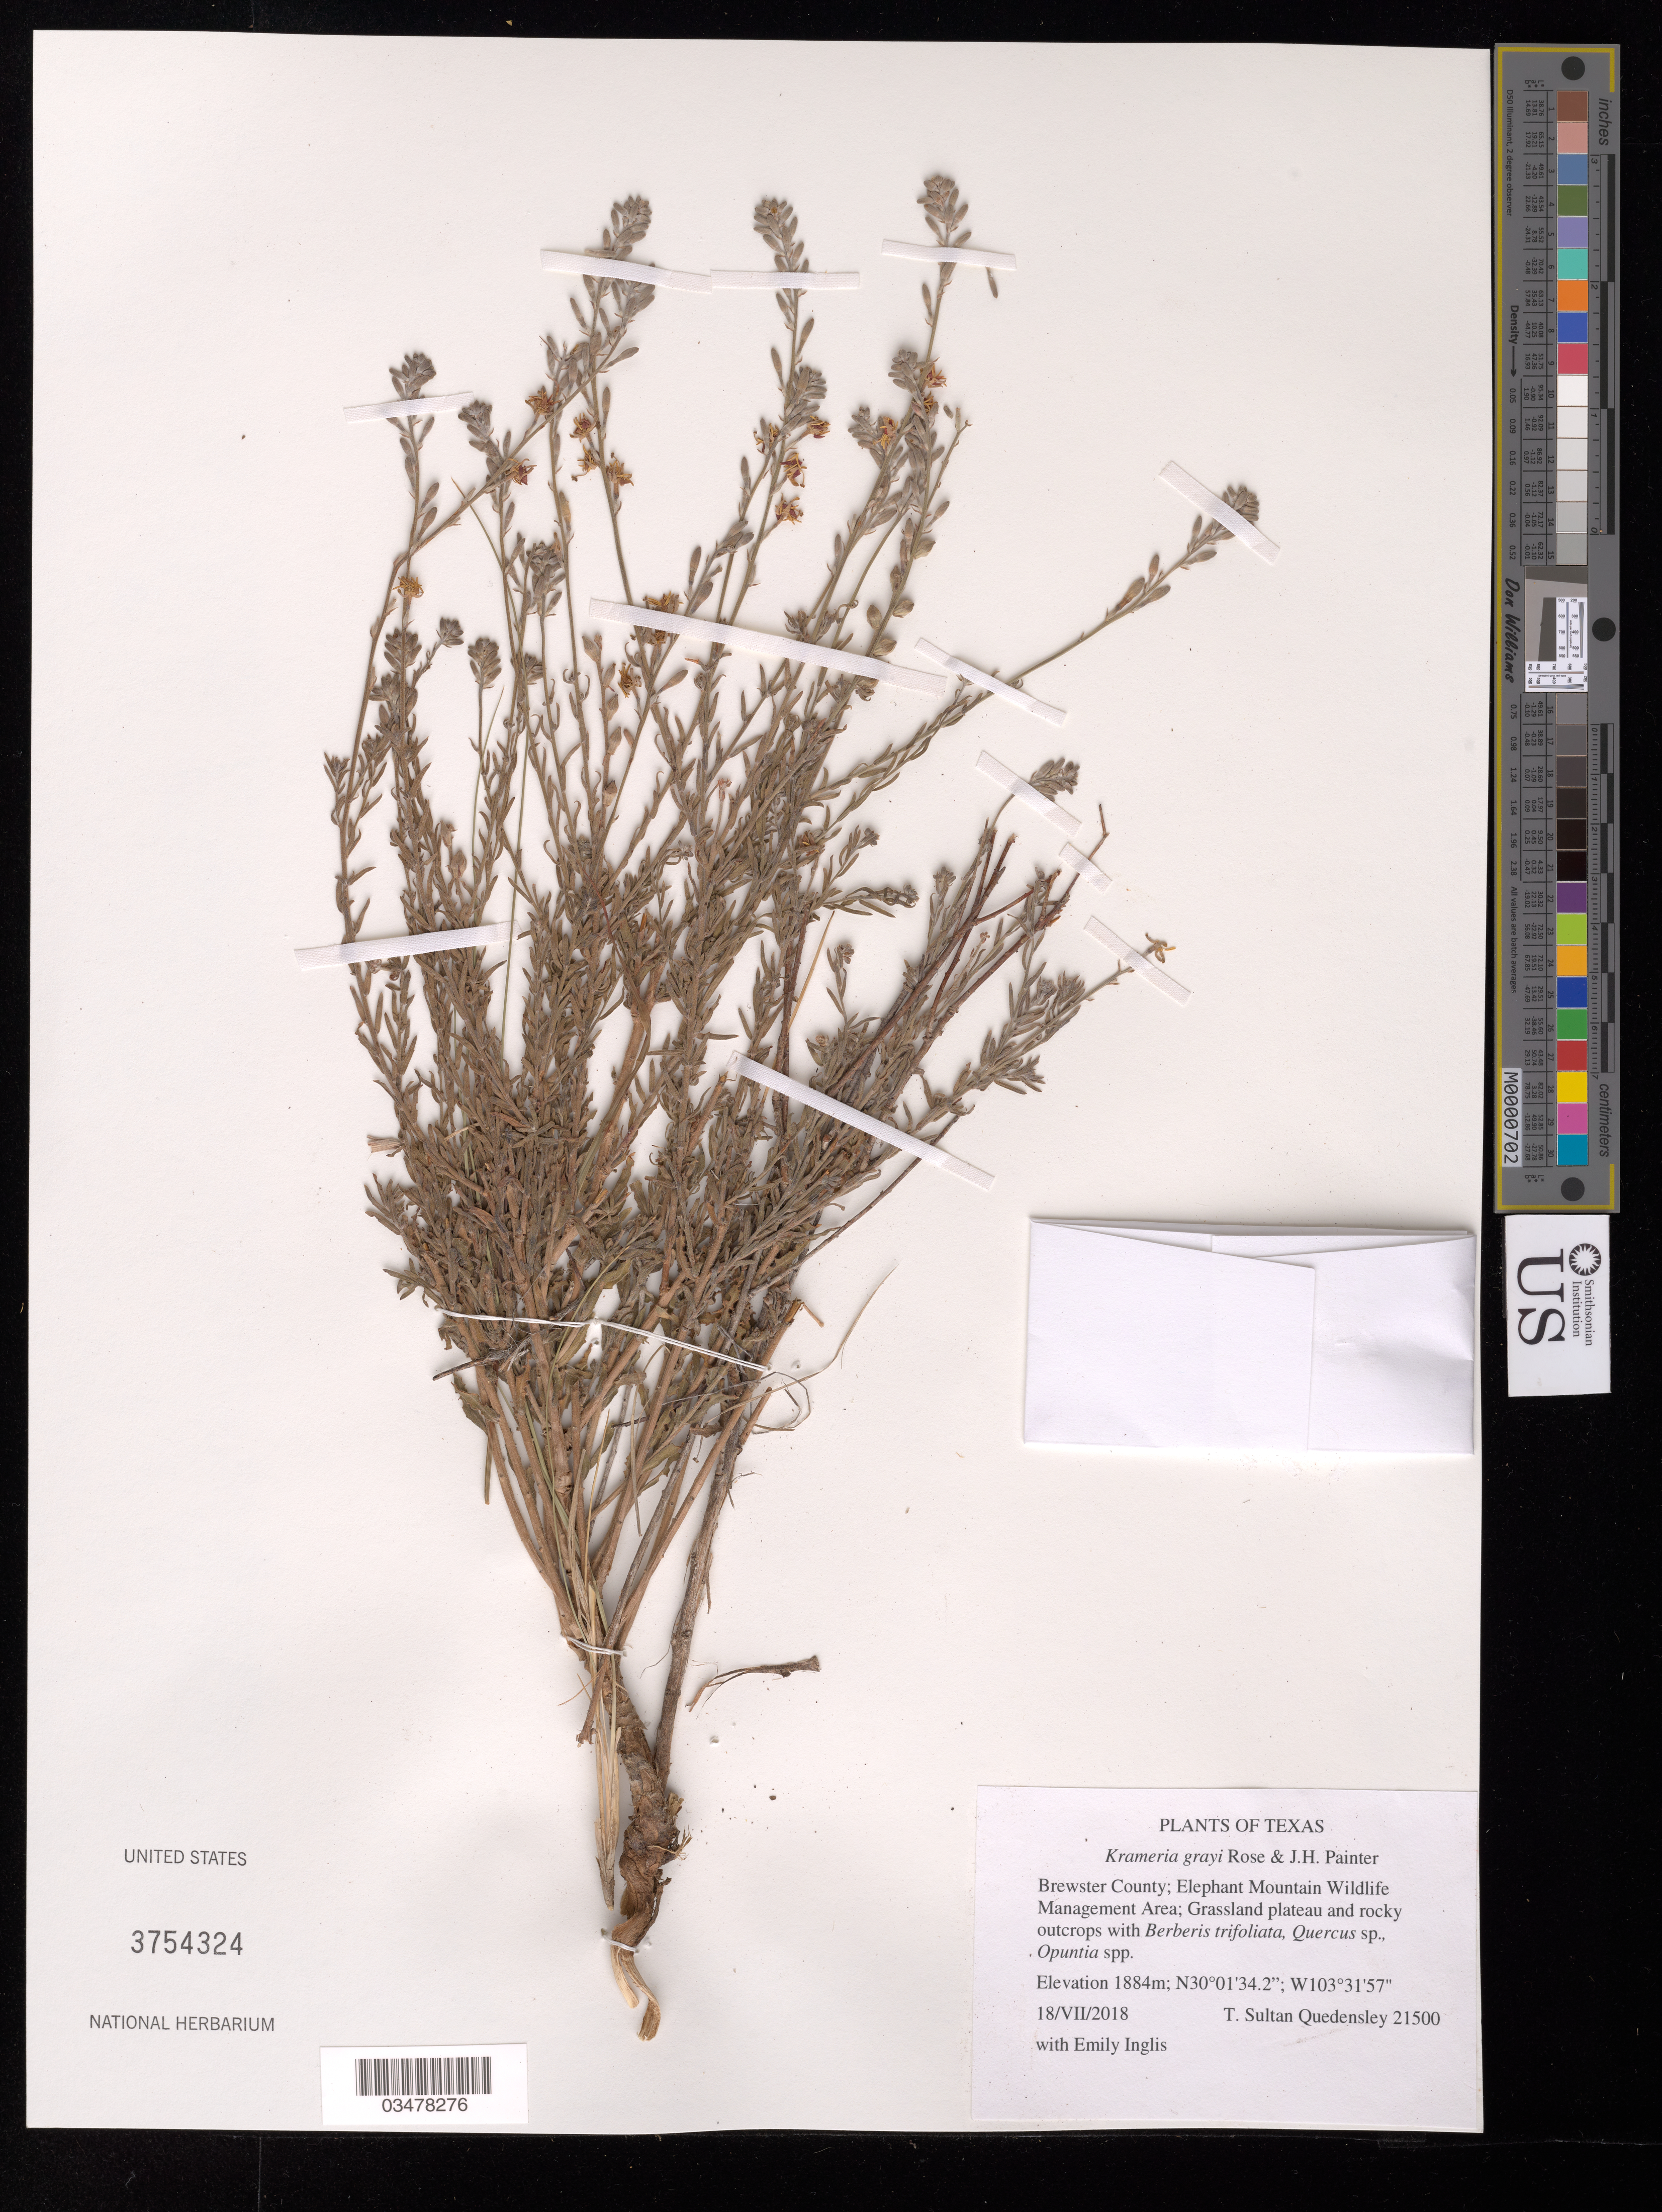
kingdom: Plantae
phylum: Tracheophyta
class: Magnoliopsida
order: Zygophyllales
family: Krameriaceae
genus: Krameria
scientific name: Krameria grayi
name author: Rose & J.H. Painter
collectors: T. S. Quedensley & E. Inglis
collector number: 21500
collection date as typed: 18 Jul 2018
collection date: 2018-07-18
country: United States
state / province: Texas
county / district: Brewster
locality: Elephant Mountain Wildlife Management Area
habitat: Grassland plateau and rocky outcrops. With Berberis trifoliata, Quercus sp., Opuntia sp.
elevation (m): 1884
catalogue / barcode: US 3754324